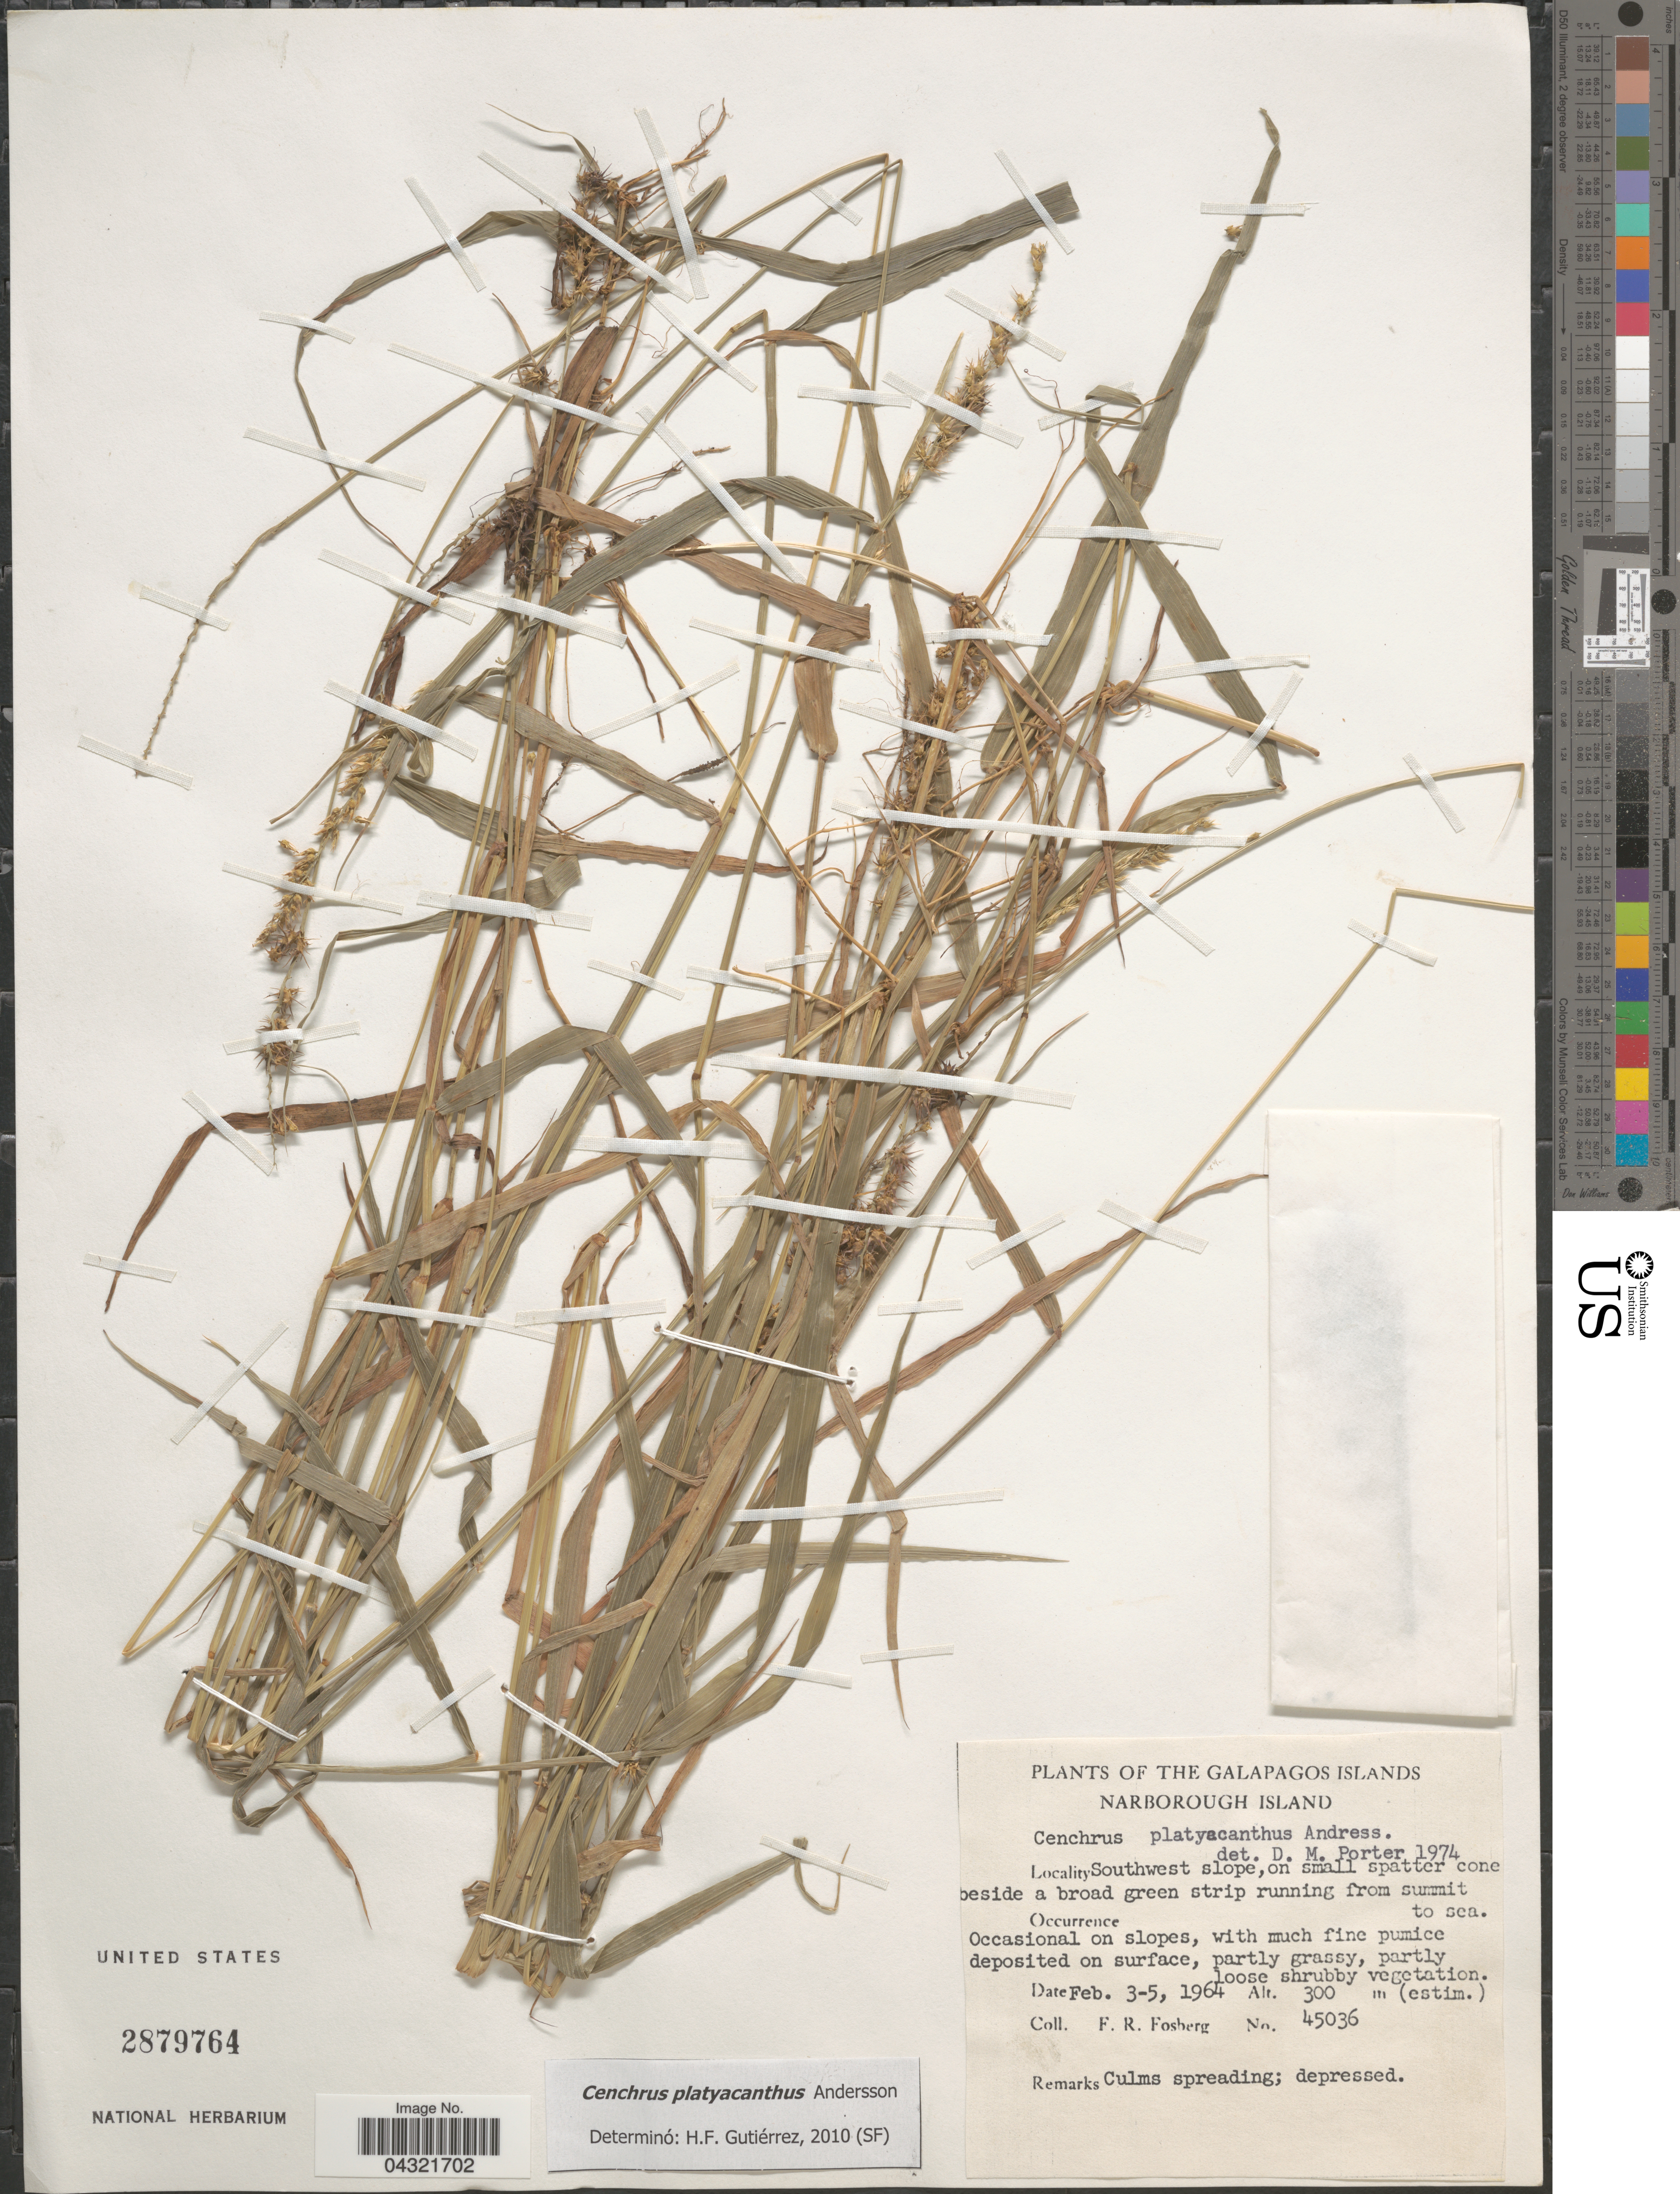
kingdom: Plantae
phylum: Tracheophyta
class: Liliopsida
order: Poales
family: Poaceae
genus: Cenchrus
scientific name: Cenchrus platyacanthus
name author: Andersson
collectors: F. R. Fosberg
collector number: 45036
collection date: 1964-02-03/1964-02-05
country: Ecuador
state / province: Colón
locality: The Galapagos Islands. Narborough Island. Southwest slope, on small spatter cone beside a broad green strip running from summit to sea. Occasional on slopes.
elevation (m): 300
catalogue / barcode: US 2879764